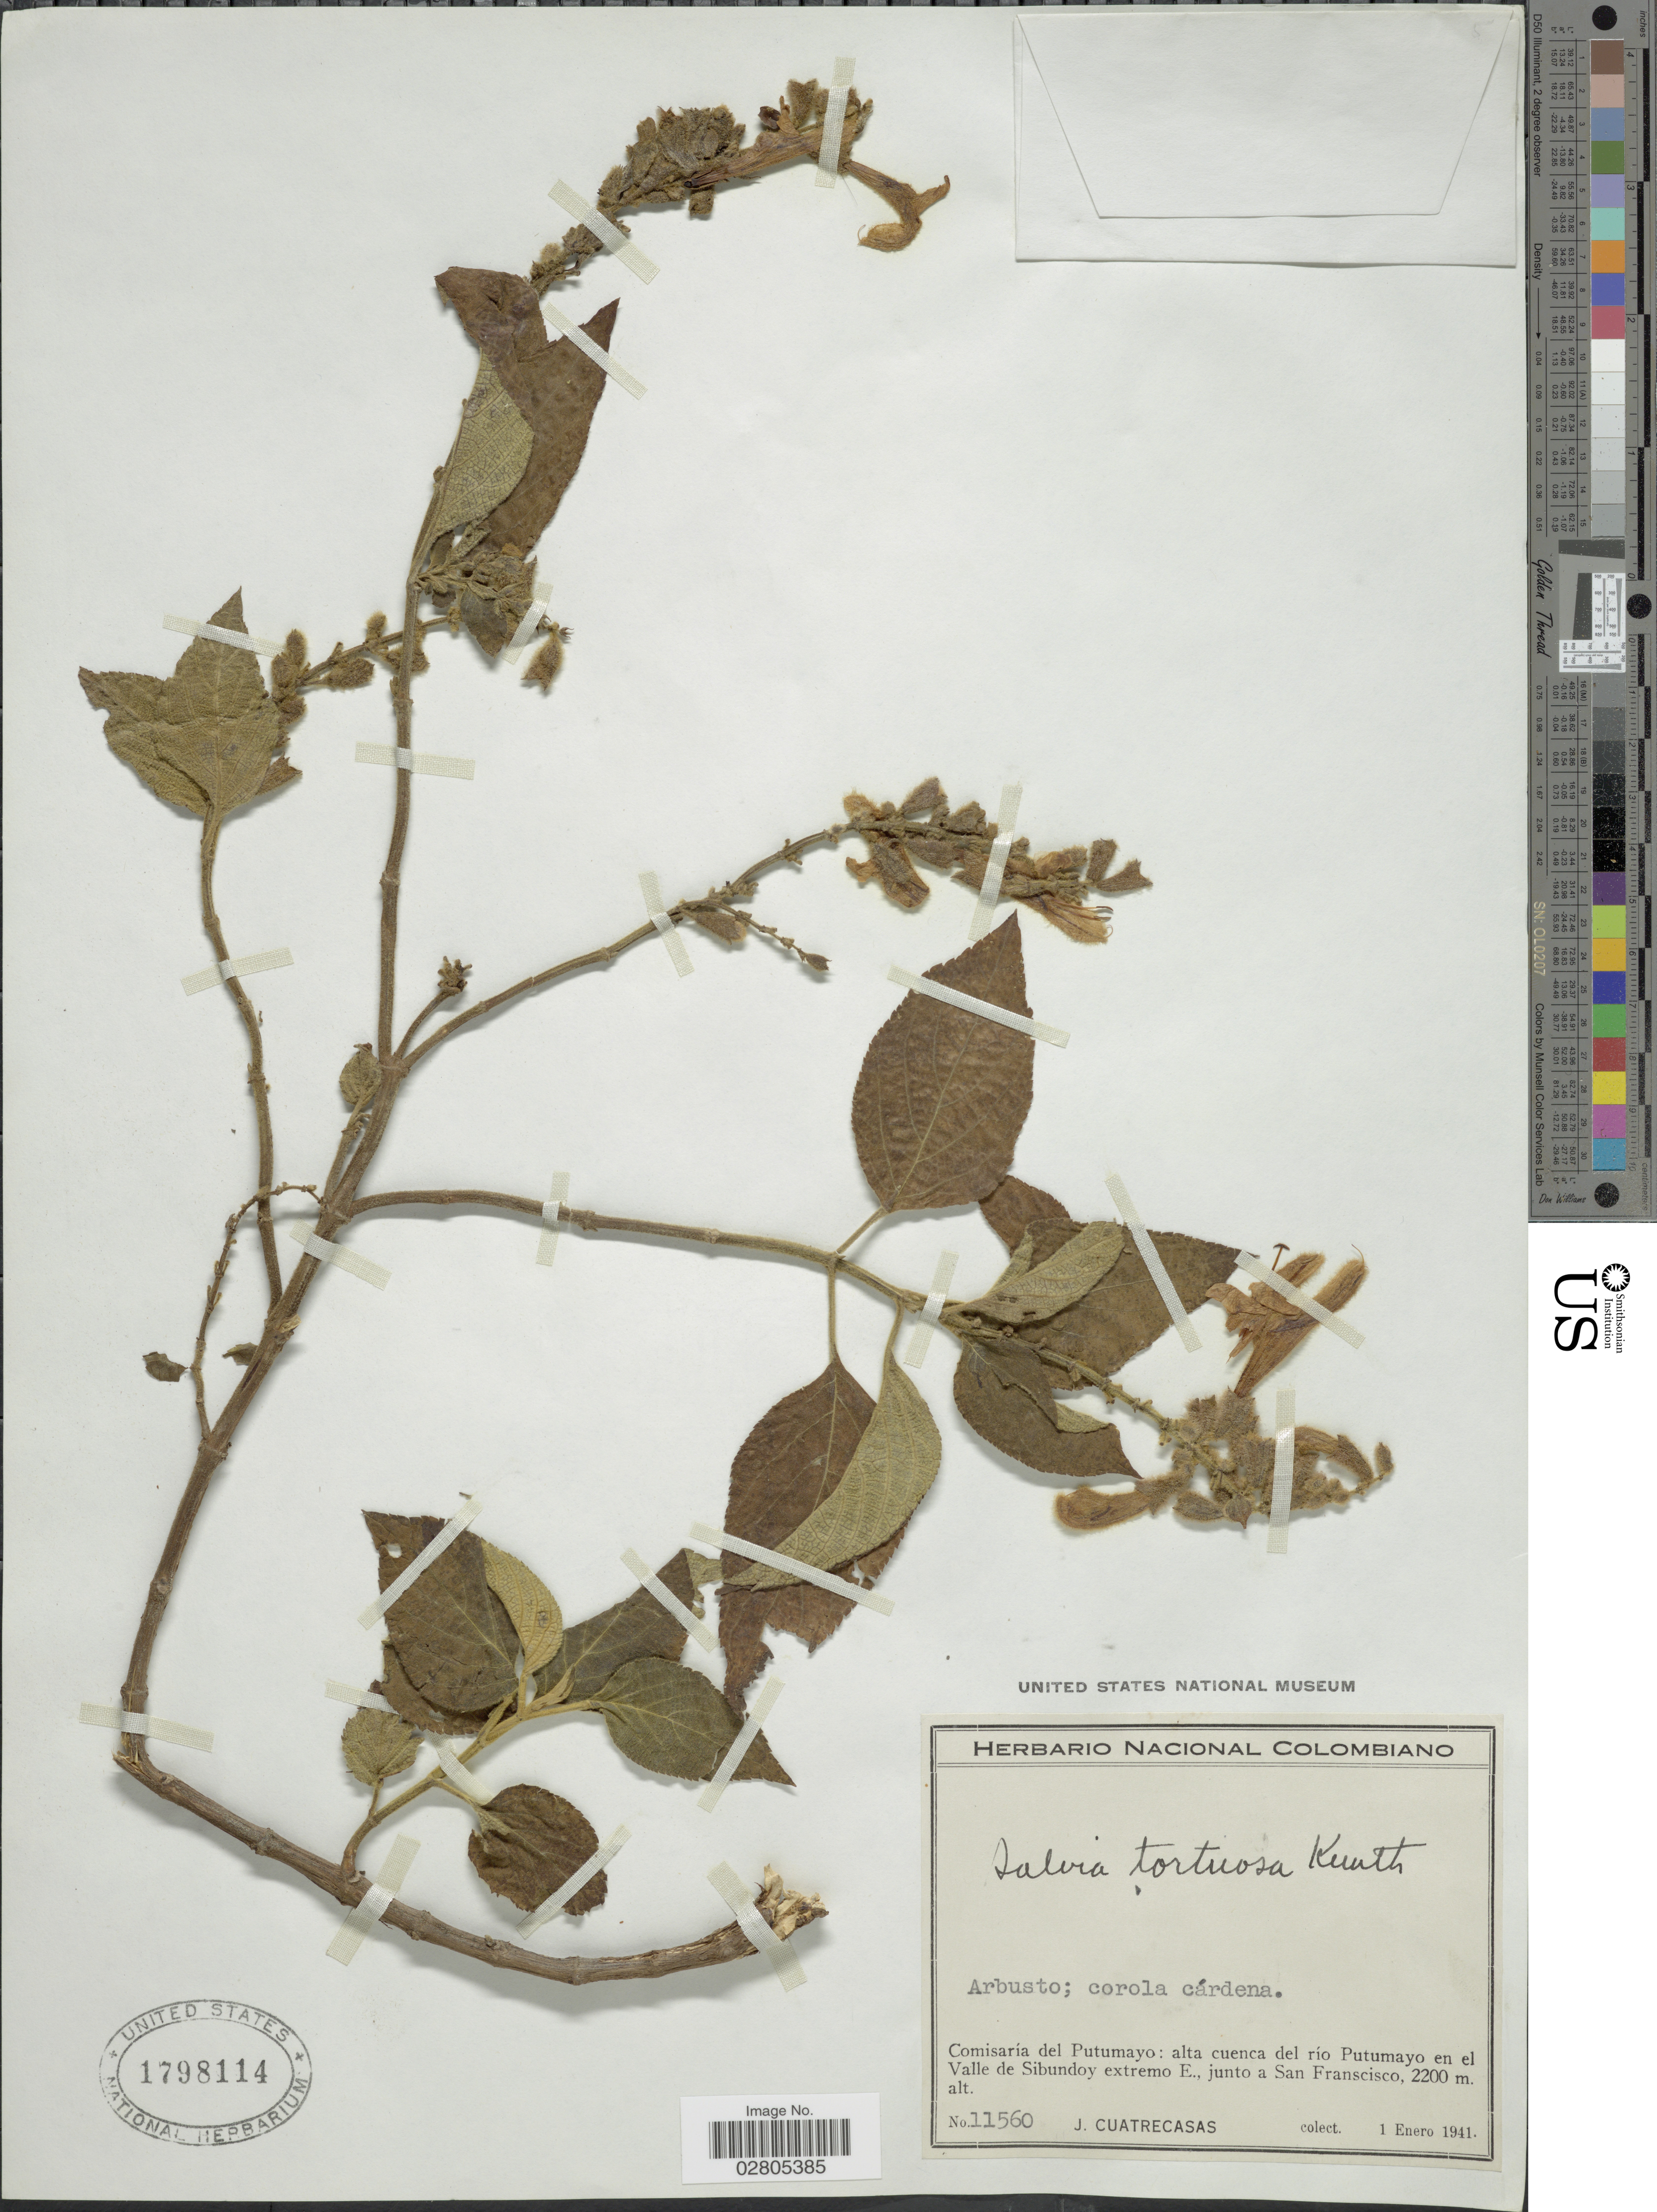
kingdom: Plantae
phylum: Tracheophyta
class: Magnoliopsida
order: Lamiales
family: Lamiaceae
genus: Salvia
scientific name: Salvia tortuosa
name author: Kunth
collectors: J. Cuatrecasas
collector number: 11560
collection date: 1941-01-01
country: Colombia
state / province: Putumayo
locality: Comisaría del Putumayo: alta cuenca del río Putumayo en el Valle de Sibundoy extremo E., junto a San Franscisco.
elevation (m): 2200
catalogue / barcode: US 1798114